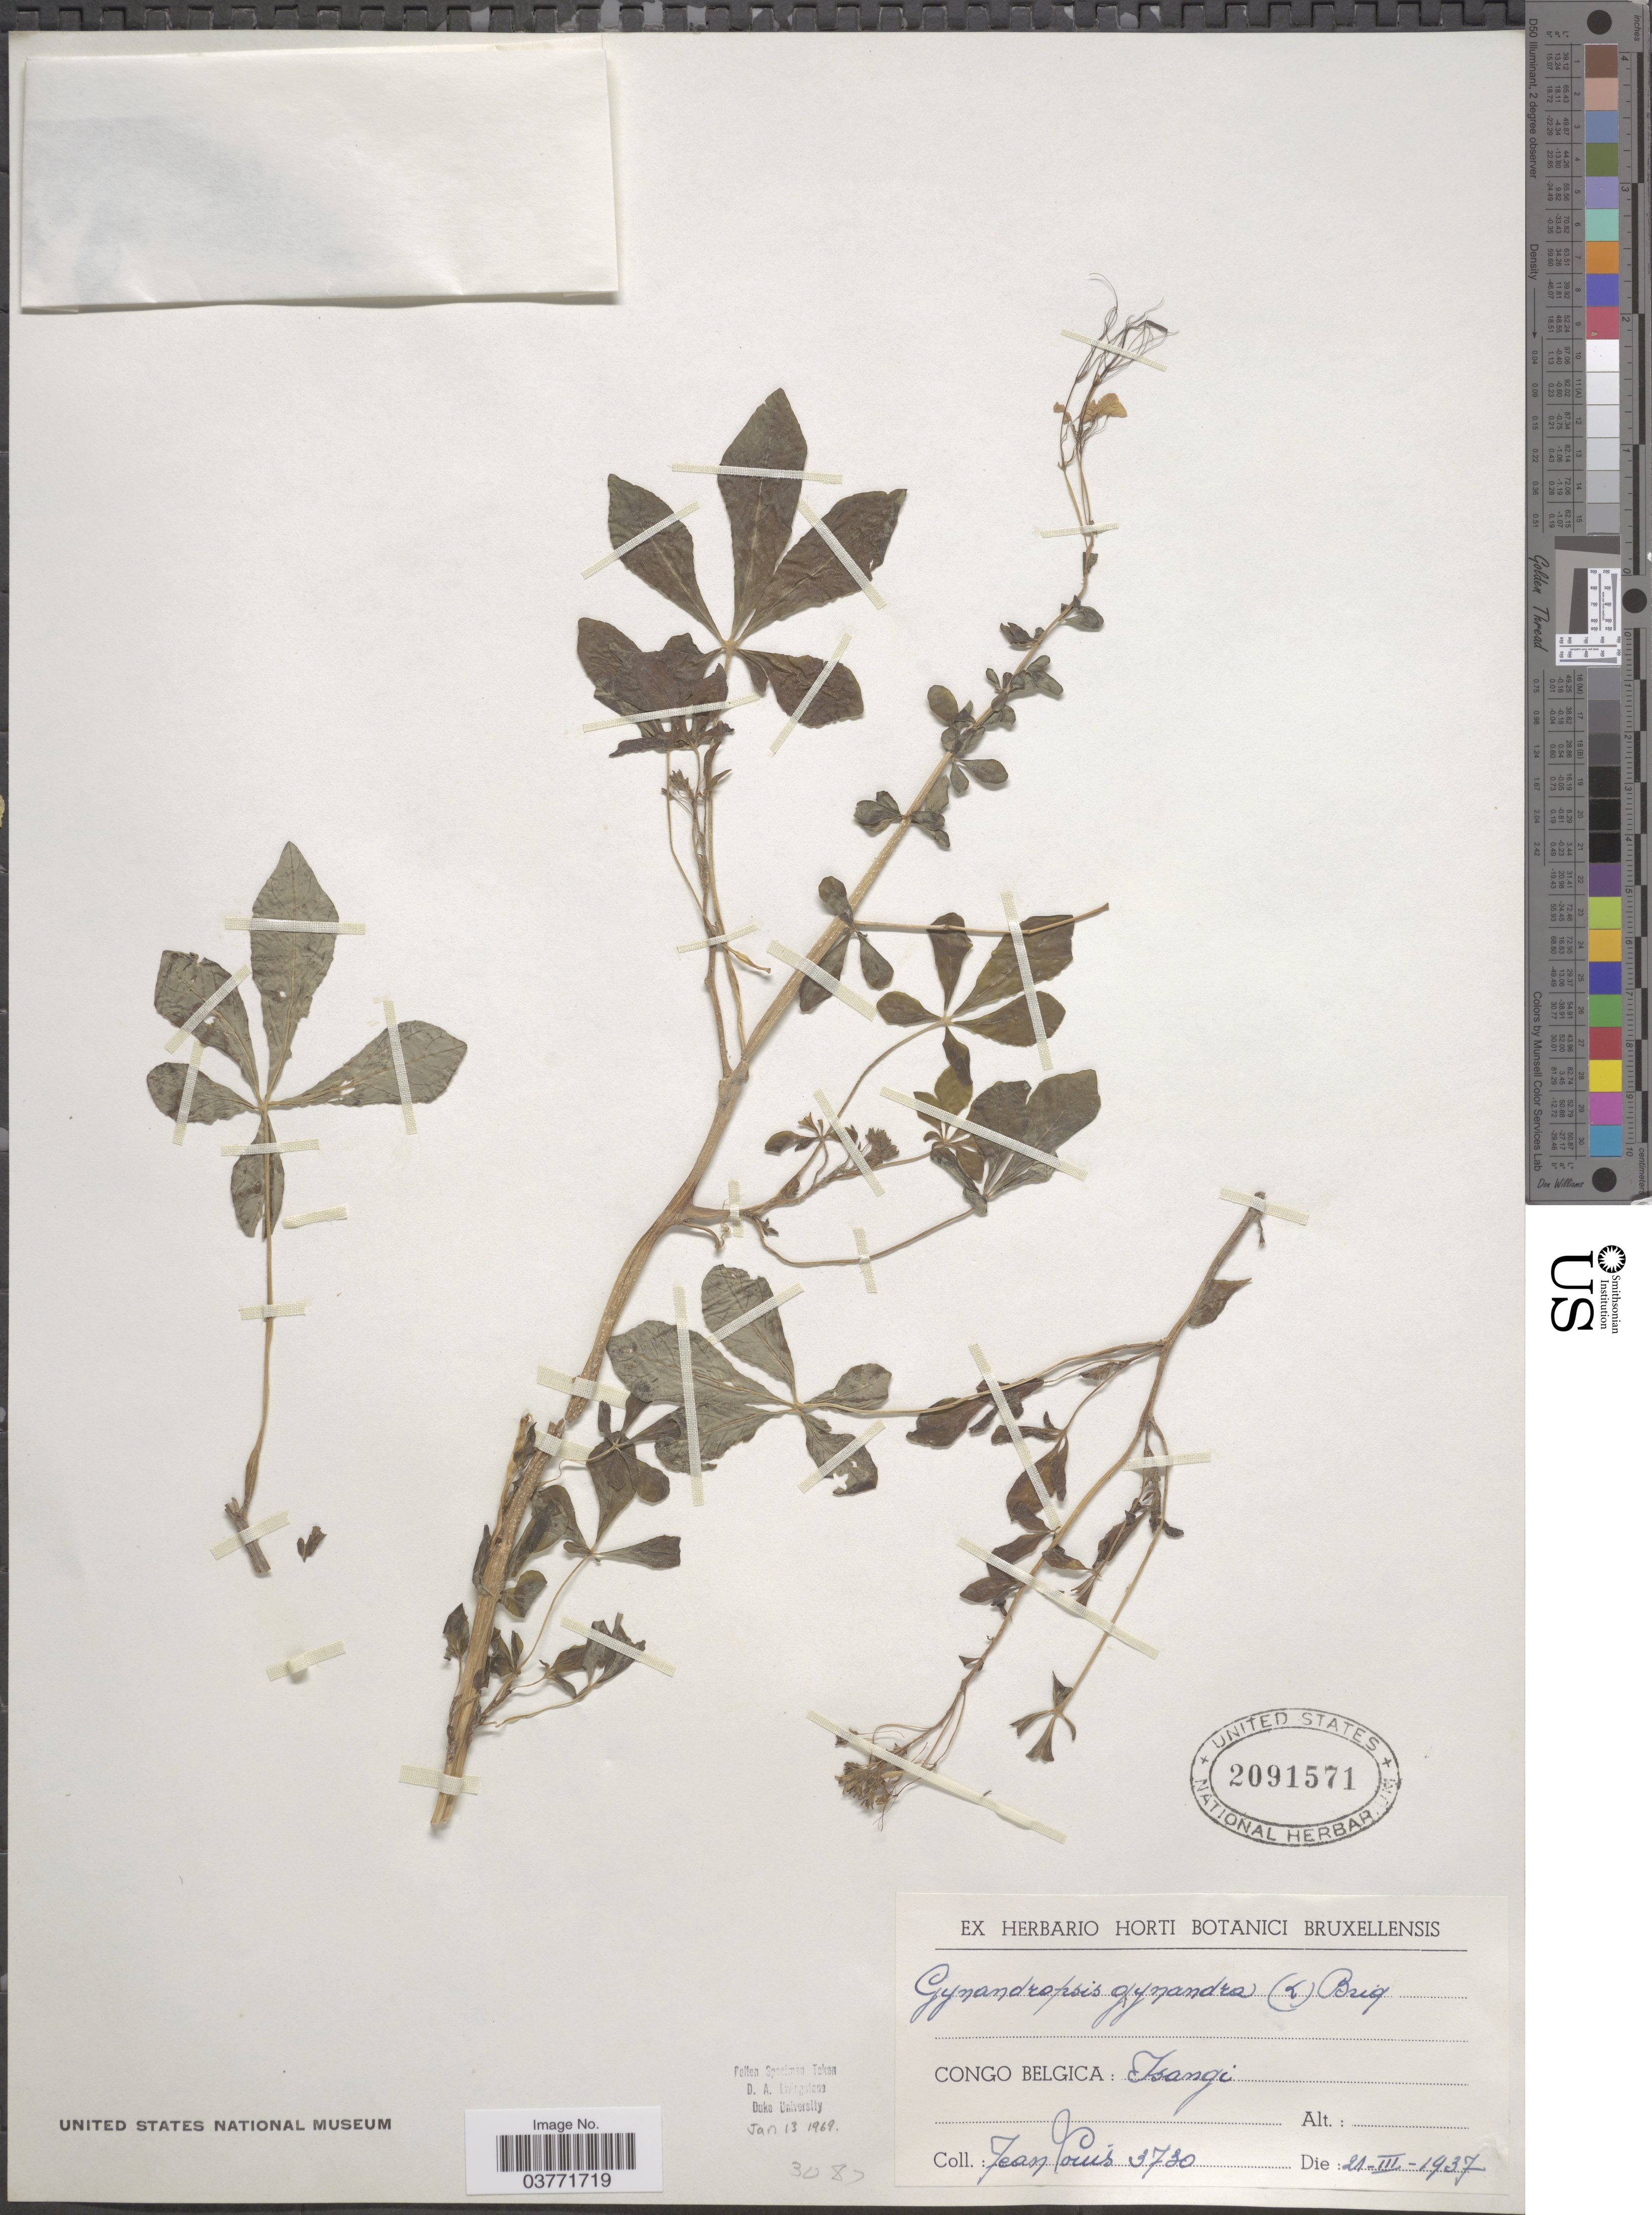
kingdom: Plantae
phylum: Tracheophyta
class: Magnoliopsida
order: Brassicales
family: Cleomaceae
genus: Gynandropsis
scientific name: Gynandropsis gynandra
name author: (L.) Briq.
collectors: J. Louis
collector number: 3730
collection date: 1937-03-21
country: Congo, Democratic Republic of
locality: Congo Belgica: Isangi.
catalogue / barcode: US 2091571